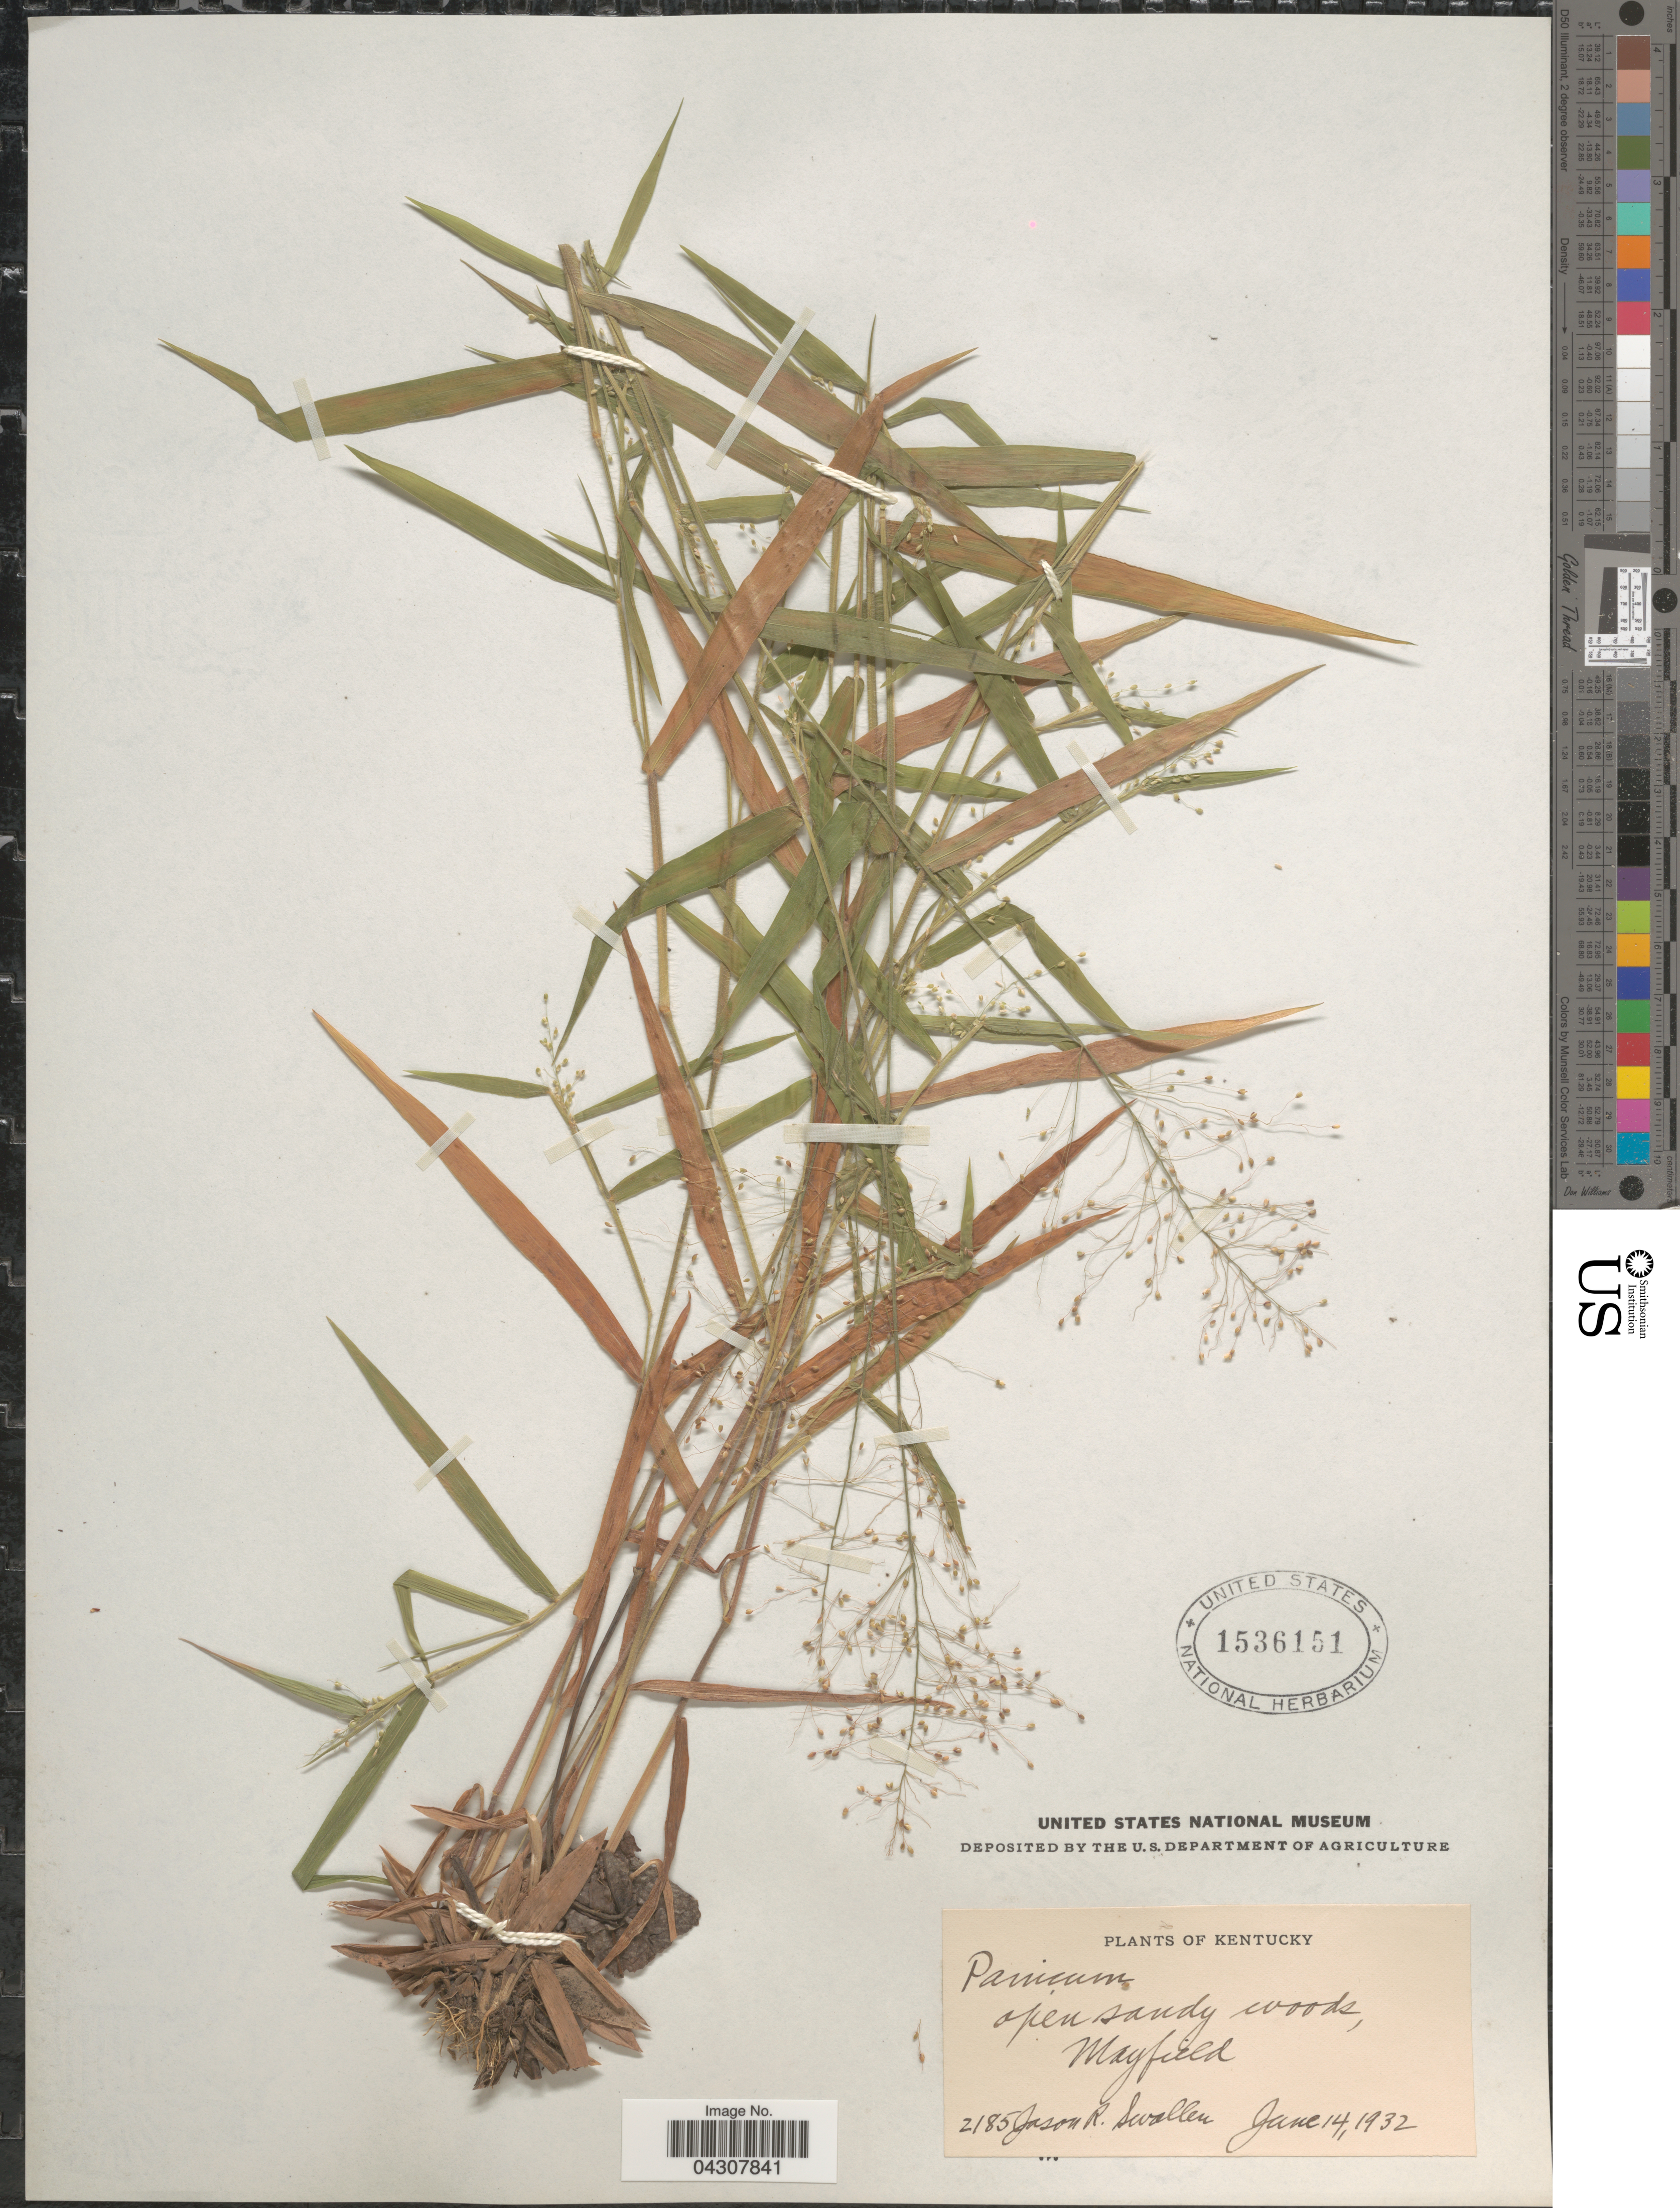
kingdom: Plantae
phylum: Tracheophyta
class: Liliopsida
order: Poales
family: Poaceae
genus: Dichanthelium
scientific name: Dichanthelium acuminatum var. acuminatum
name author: (Sw.) Gould & C.A. Clark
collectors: J. R. Swallen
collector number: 2185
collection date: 1932-06-14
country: United States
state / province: Kentucky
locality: Mayfield.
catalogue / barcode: US 1536151